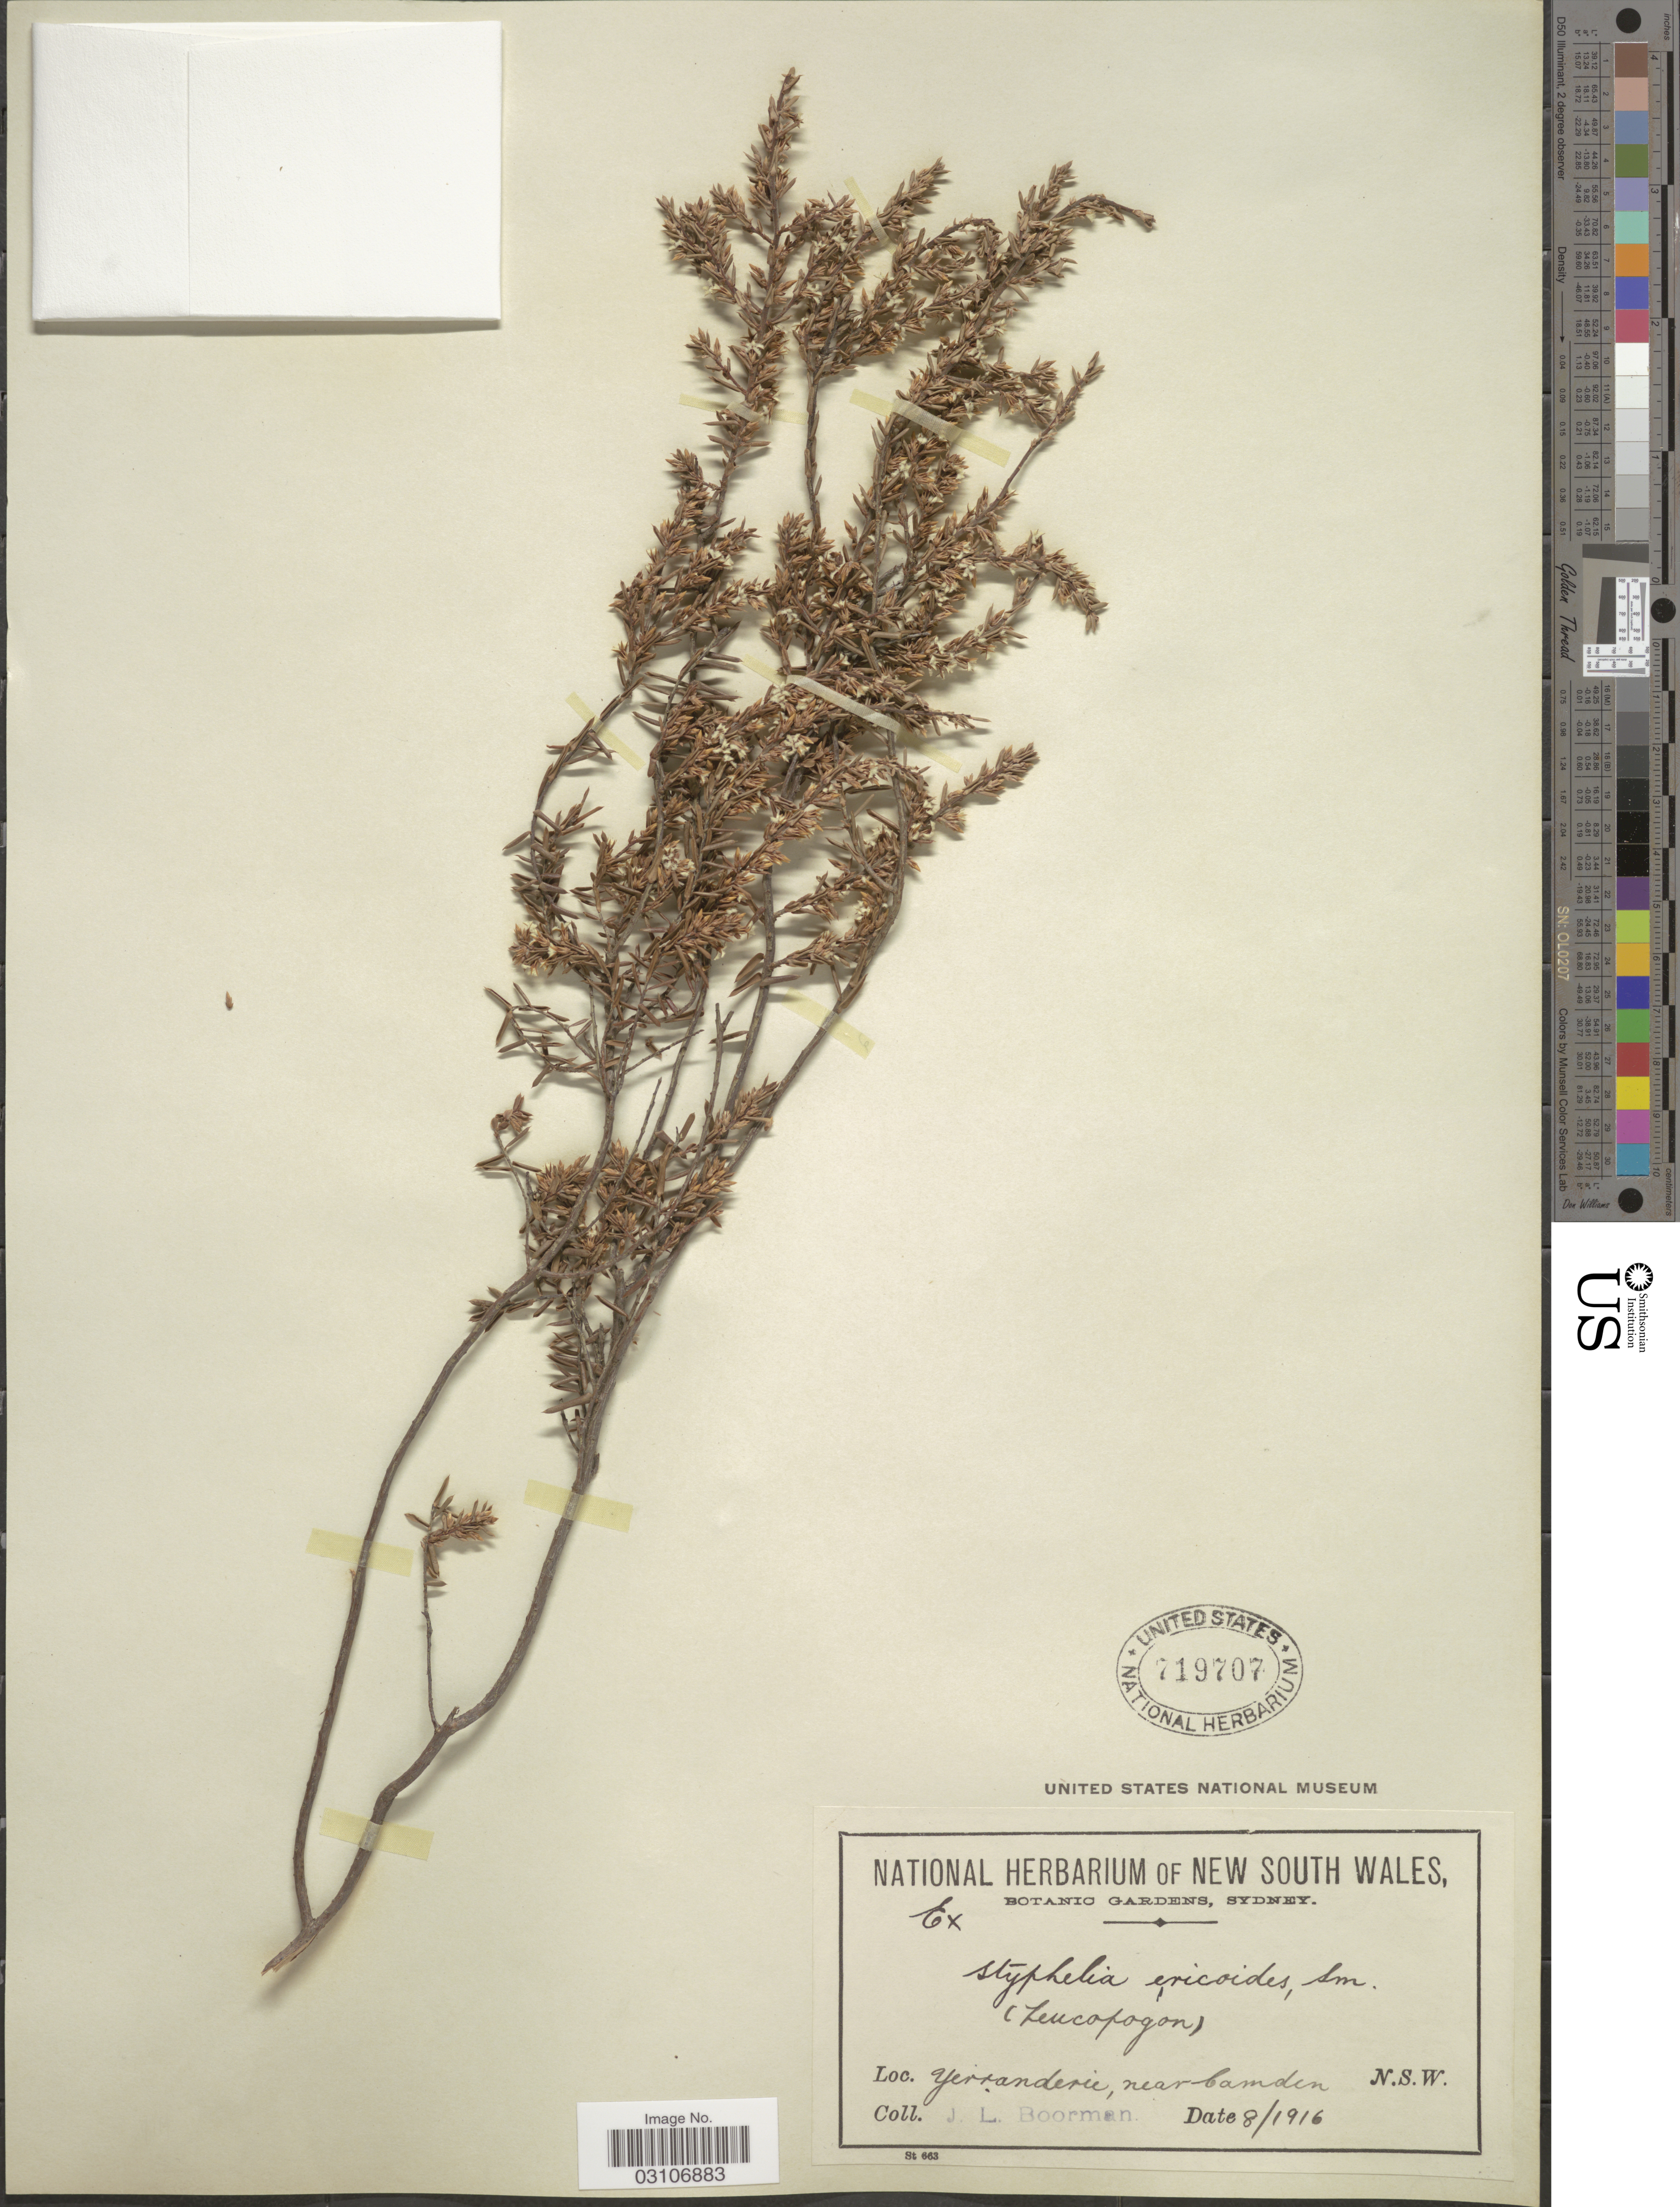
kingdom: Plantae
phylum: Tracheophyta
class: Magnoliopsida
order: Ericales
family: Ericaceae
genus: Leucopogon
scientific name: Leucopogon ericoides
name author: R. Br.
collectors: J. Boorman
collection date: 1916-08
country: Australia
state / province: New South Wales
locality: Yerranderie, near Camden.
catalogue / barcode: US 719707